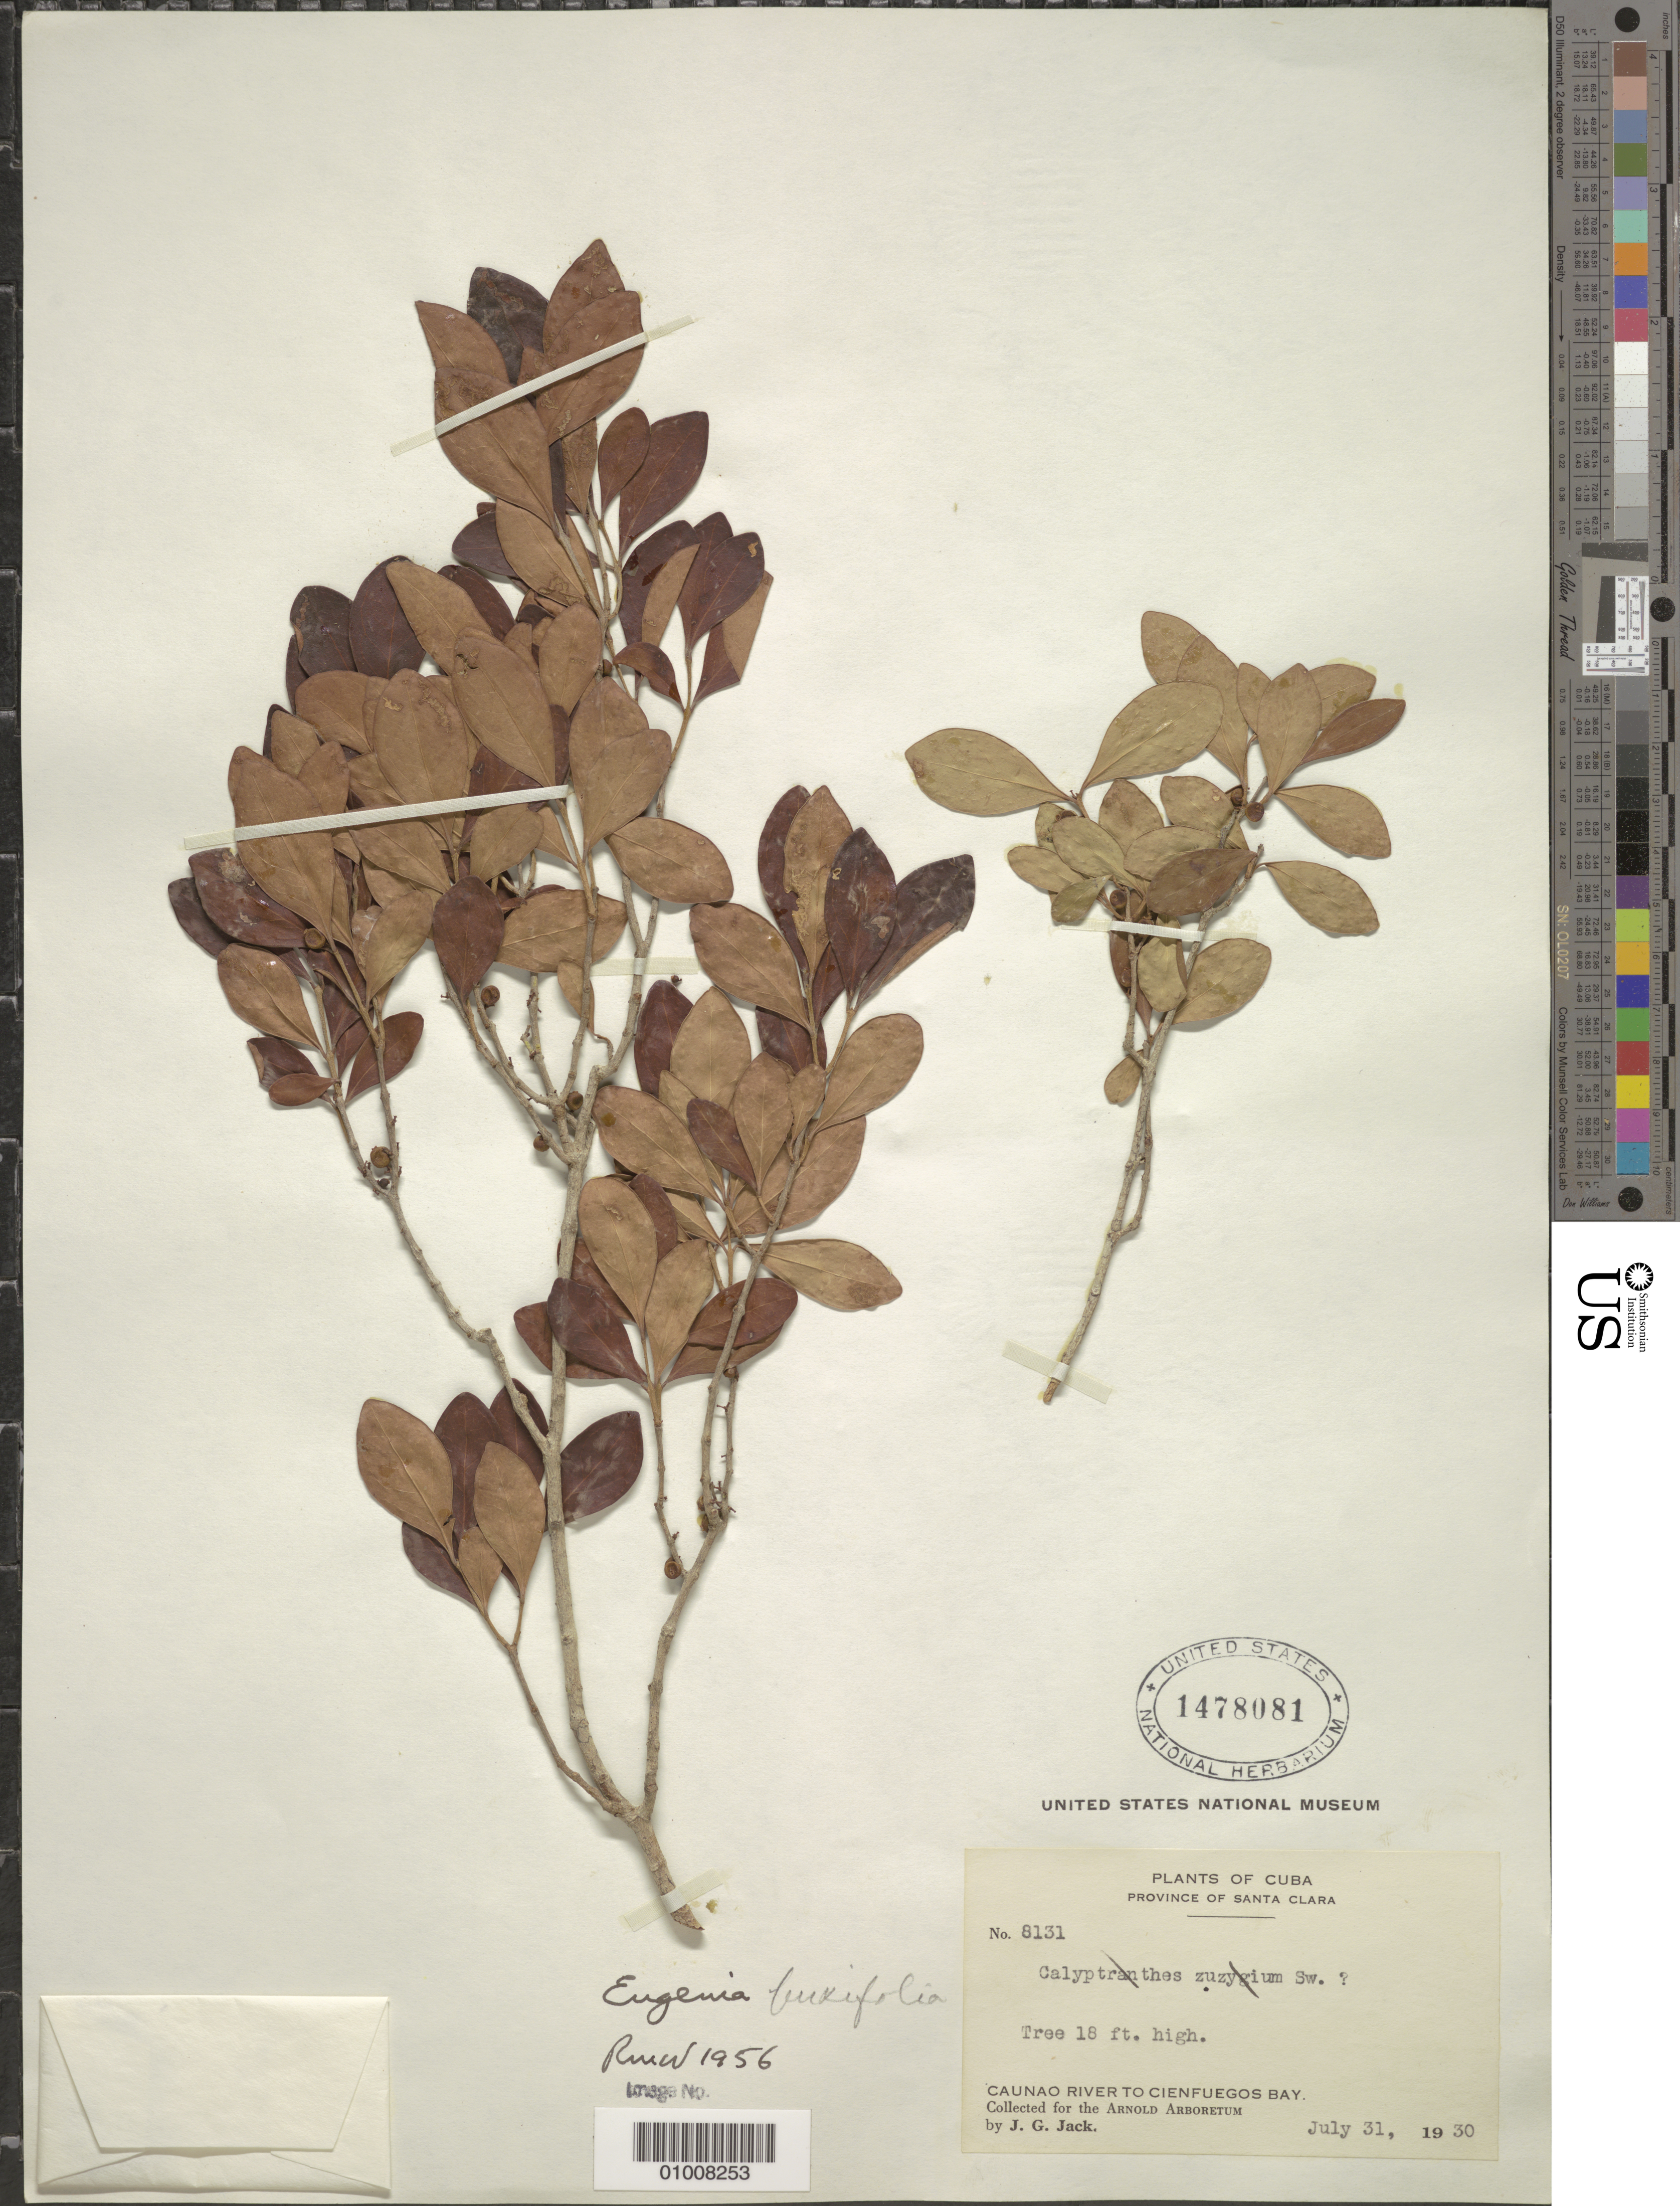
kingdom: Plantae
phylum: Tracheophyta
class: Magnoliopsida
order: Myrtales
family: Myrtaceae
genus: Eugenia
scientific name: Eugenia foetida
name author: Pers.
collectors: J. G. Jack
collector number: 8131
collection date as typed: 31 Jul 1930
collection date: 1930-07-31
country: Cuba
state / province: Villa Clara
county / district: Santa Clara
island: Cuba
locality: Caunao River to Cienfuegos Bay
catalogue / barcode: US 1478081